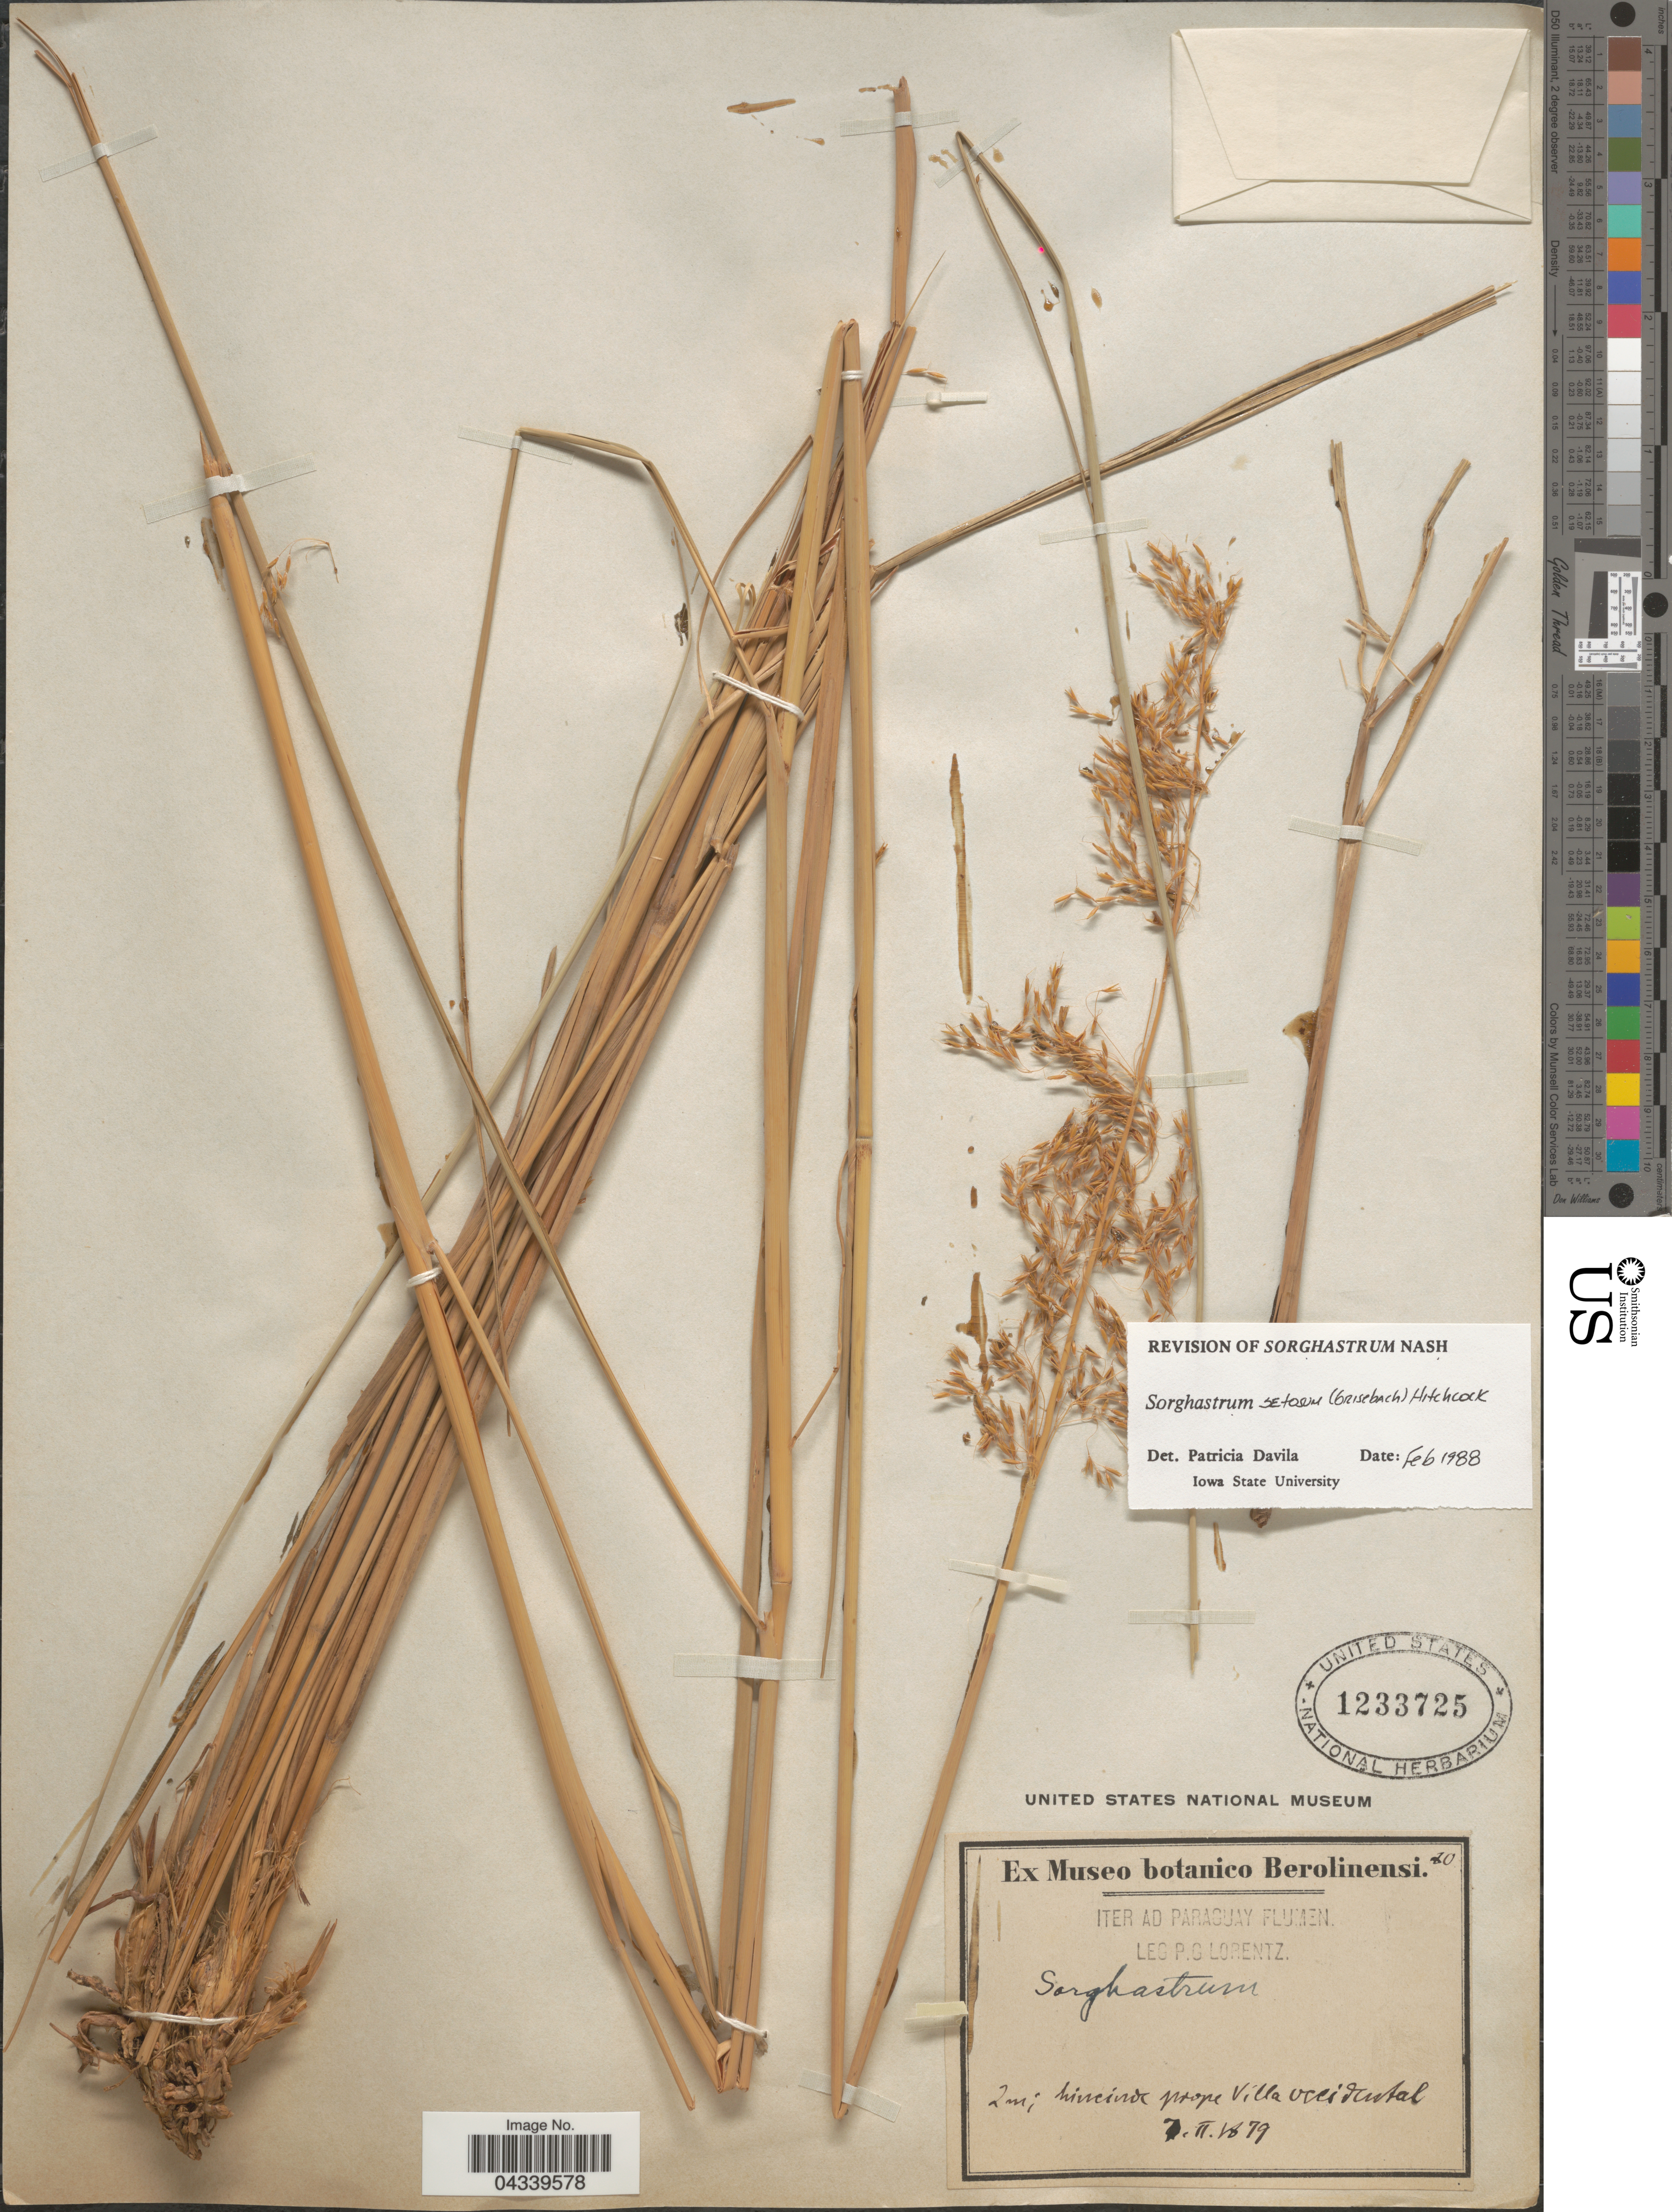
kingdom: Plantae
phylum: Tracheophyta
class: Liliopsida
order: Poales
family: Poaceae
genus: Sorghastrum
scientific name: Sorghastrum setosum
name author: (Griseb.) Hitchc.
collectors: P. G. Lorentz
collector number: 20*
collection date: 1879-02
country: Paraguay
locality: Iter ad Paraguay Flumen. 2 mi hincinde prope Villa occidental.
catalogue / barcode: US 1233725